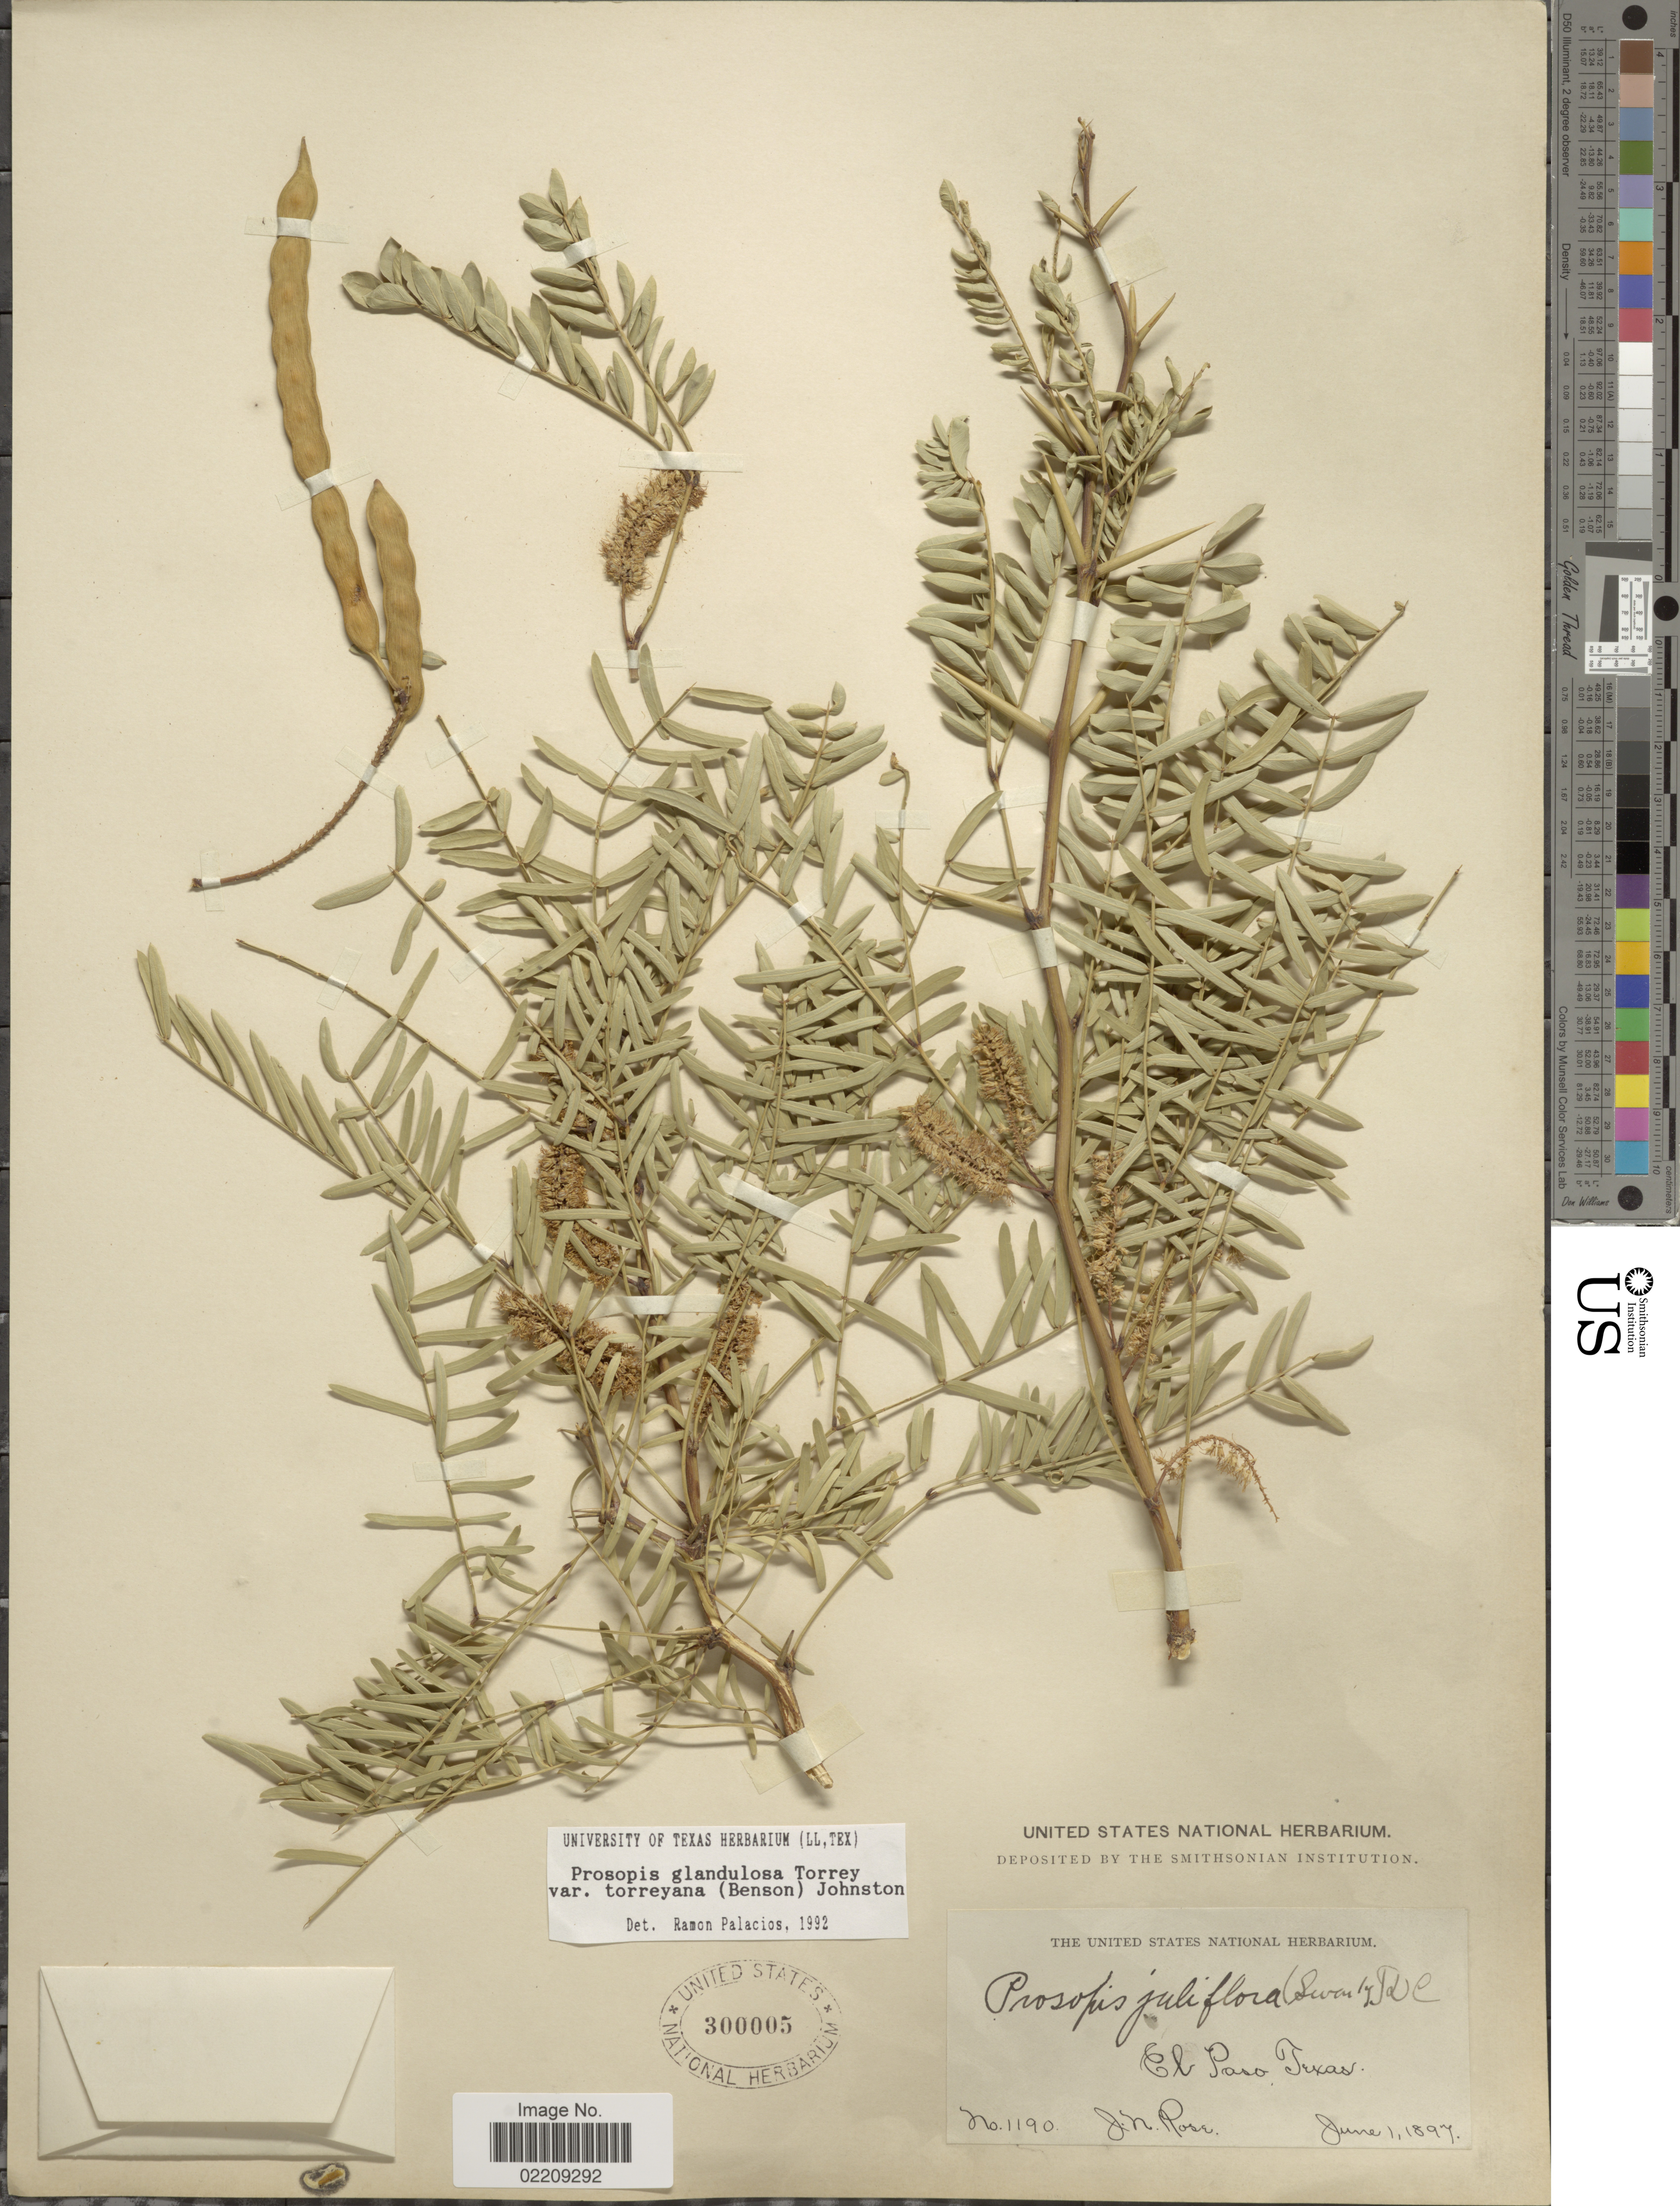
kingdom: Plantae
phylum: Tracheophyta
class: Magnoliopsida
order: Fabales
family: Fabaceae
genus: Neltuma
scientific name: Neltuma odorata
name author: (Torr. & Frém.) C. E. Hughes & G.P. Lewis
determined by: Strong, Mark T., (BOT), Smithsonian Institution - National Museum of Natural History (UNITED STATES)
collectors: J. N. Rose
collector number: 1190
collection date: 1897-06-01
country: United States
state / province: Texas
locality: El Paso.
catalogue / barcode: US 300005